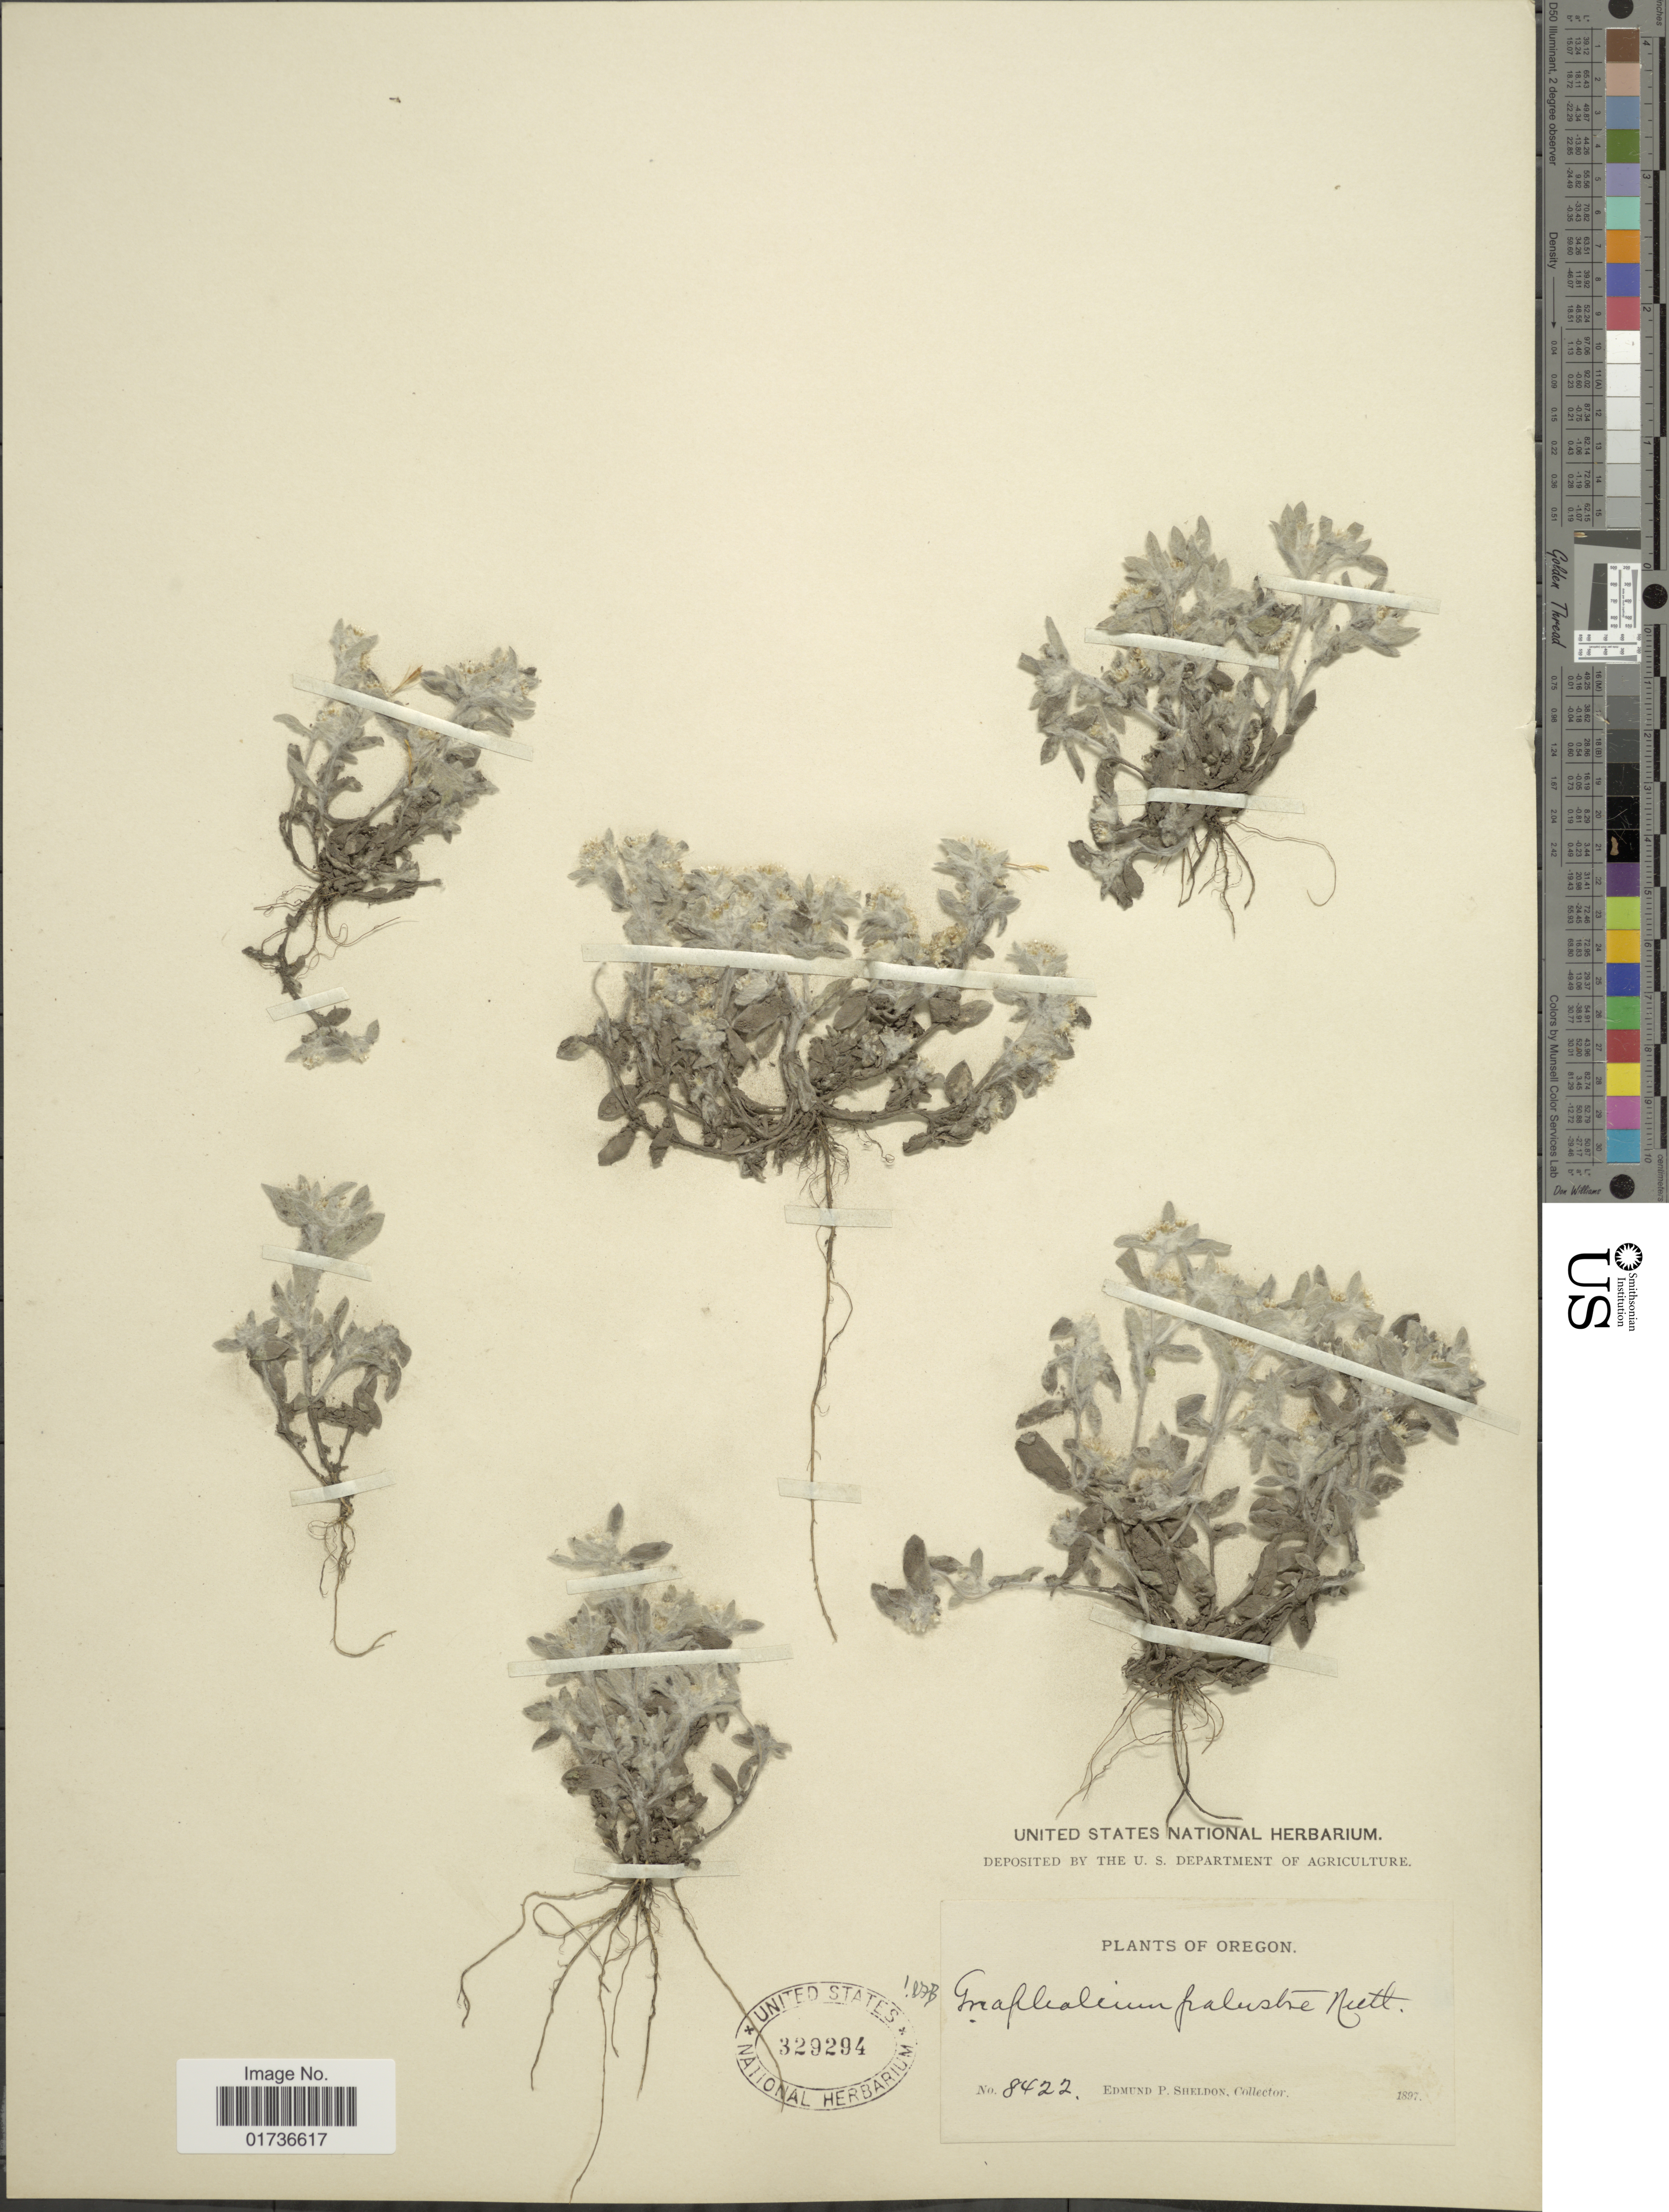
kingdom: Plantae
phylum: Tracheophyta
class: Magnoliopsida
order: Asterales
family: Asteraceae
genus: Gnaphalium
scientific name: Gnaphalium palustre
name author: Nutt.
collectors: E. P. Sheldon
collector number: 8422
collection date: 1897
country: United States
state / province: Oregon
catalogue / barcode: US 329294